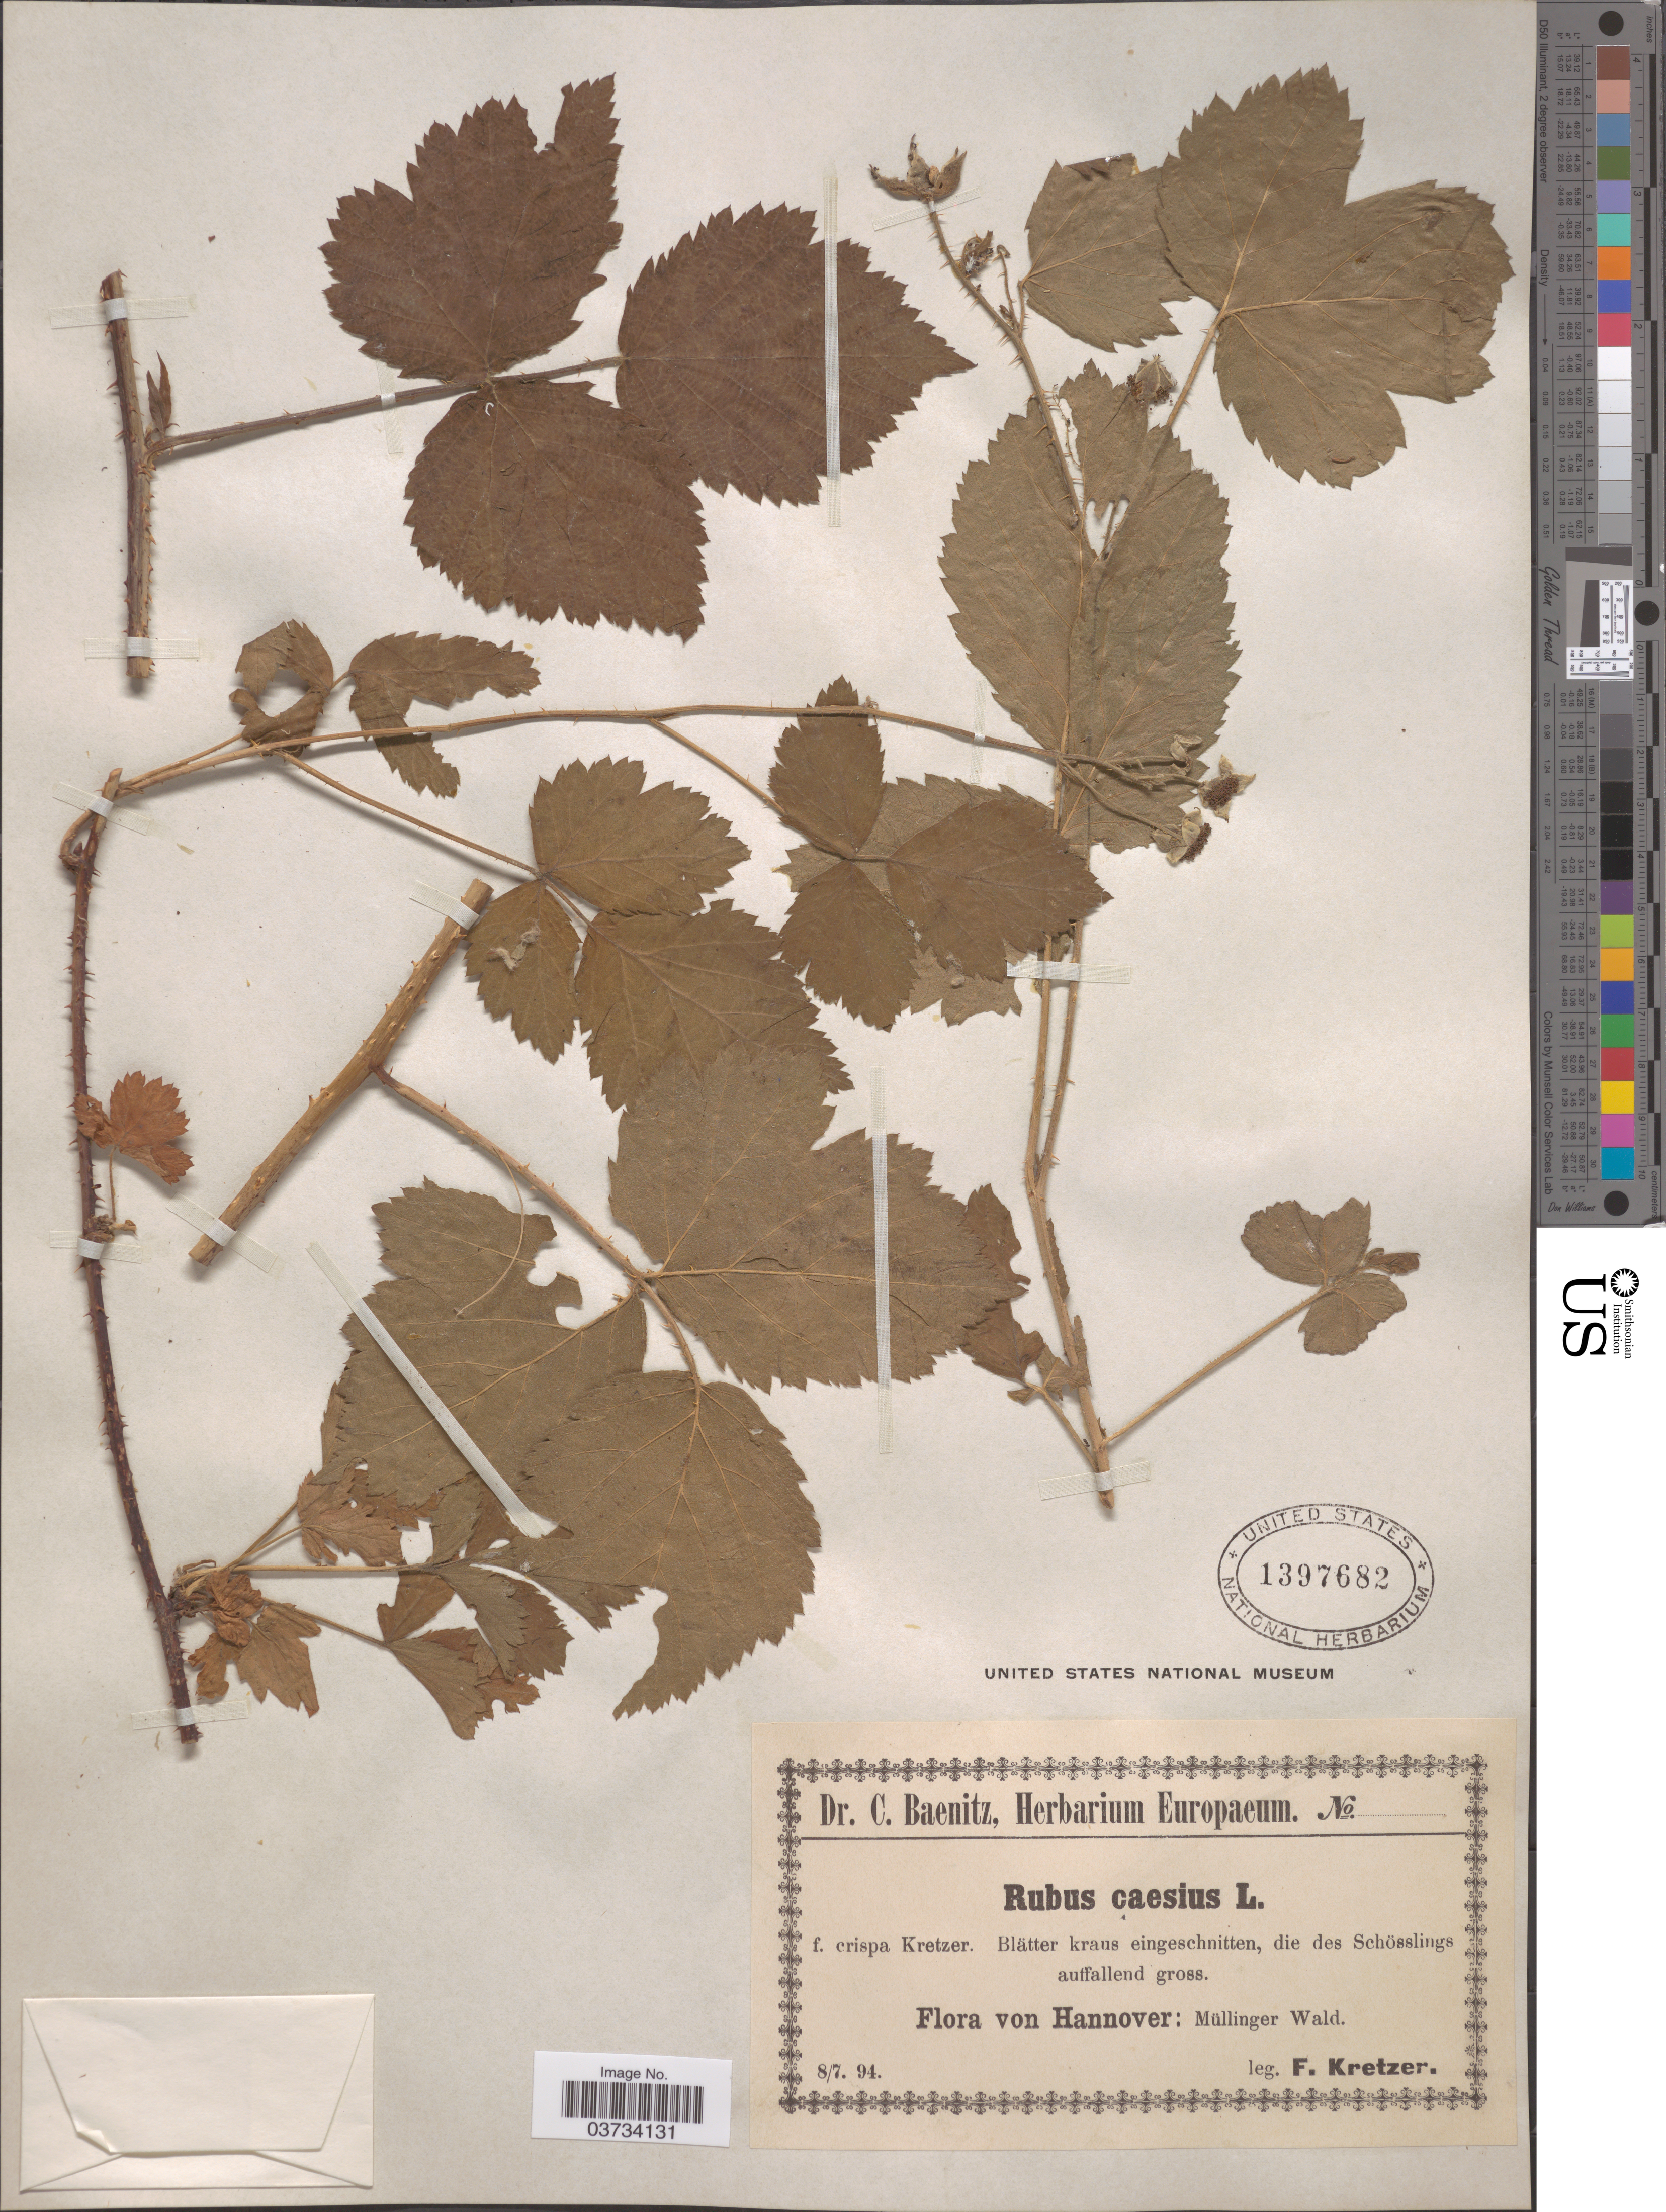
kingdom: Plantae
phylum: Tracheophyta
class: Magnoliopsida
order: Rosales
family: Rosaceae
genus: Rubus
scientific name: Rubus caesius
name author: L.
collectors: F. Kretzer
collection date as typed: Transcribed d/m/y: 8/7/94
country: Germany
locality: Hannover: Müllinger Wald.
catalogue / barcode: US 1397682